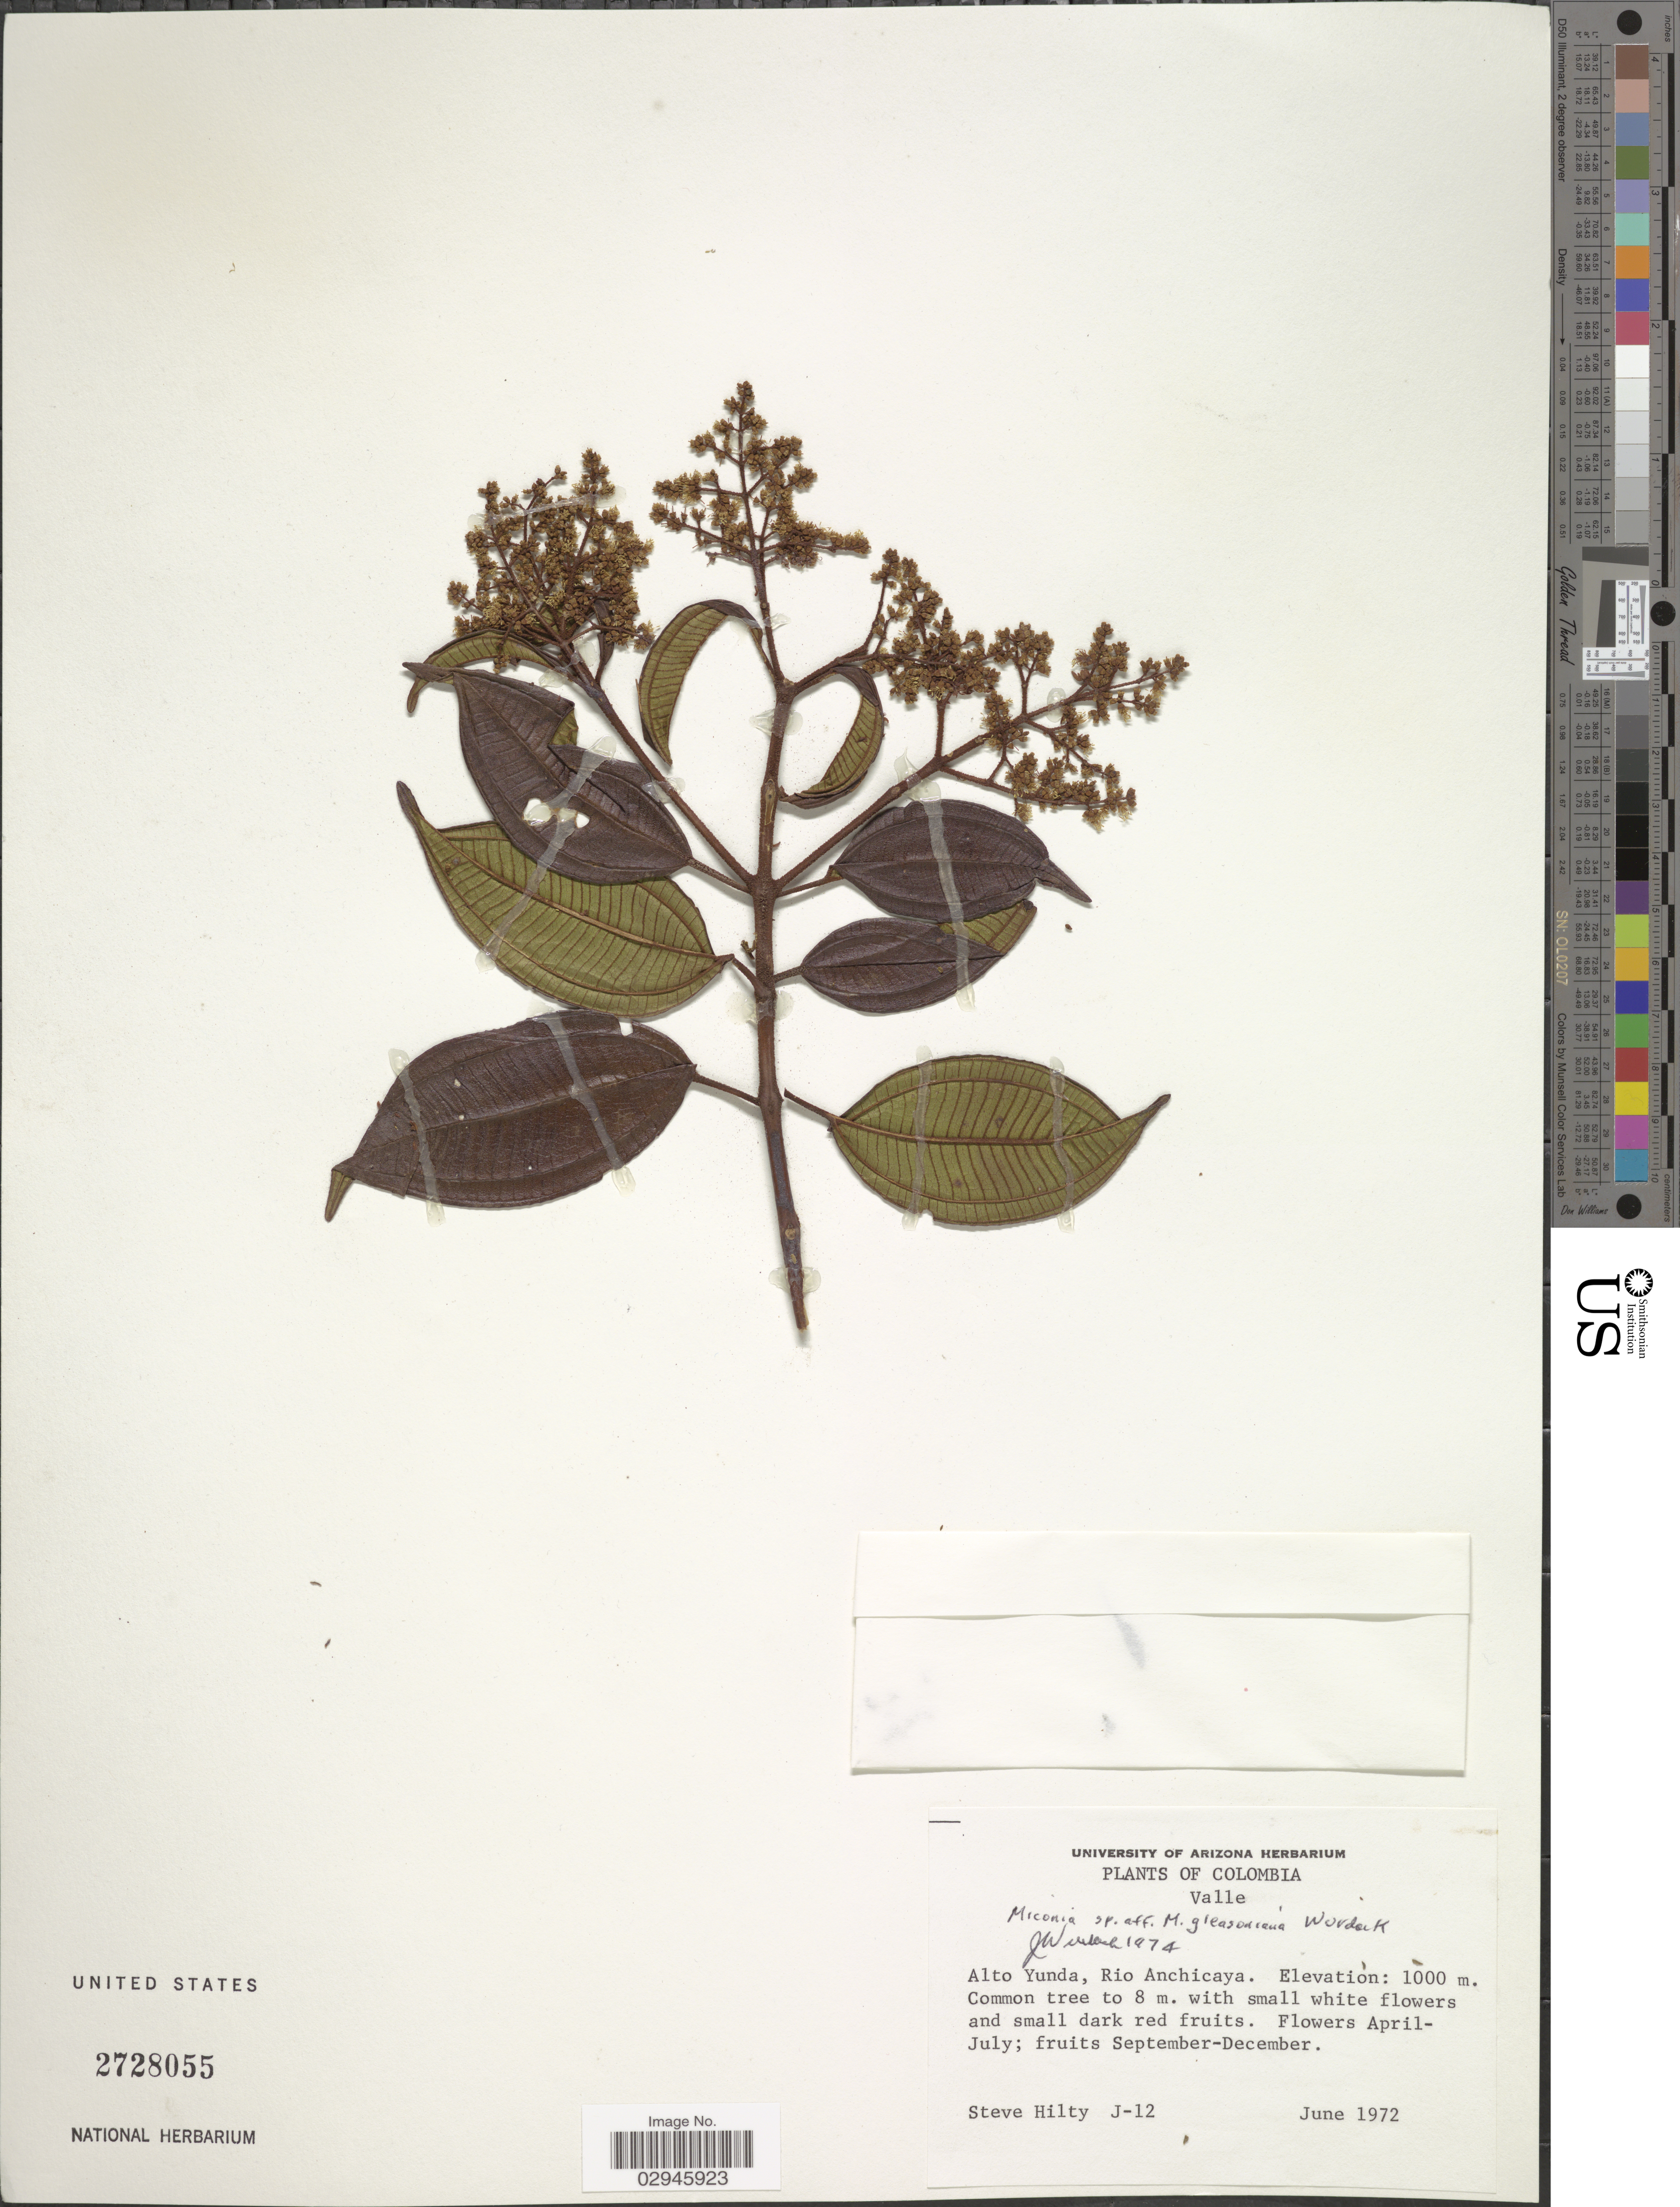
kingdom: Plantae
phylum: Tracheophyta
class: Magnoliopsida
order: Myrtales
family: Melastomataceae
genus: Miconia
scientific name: Miconia sp.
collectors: S. Hilty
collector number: J-12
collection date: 1972-06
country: Colombia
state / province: Valle del Cauca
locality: Valle. Alto Yunda, Rio Anchicaya.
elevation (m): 1000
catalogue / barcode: US 2728055